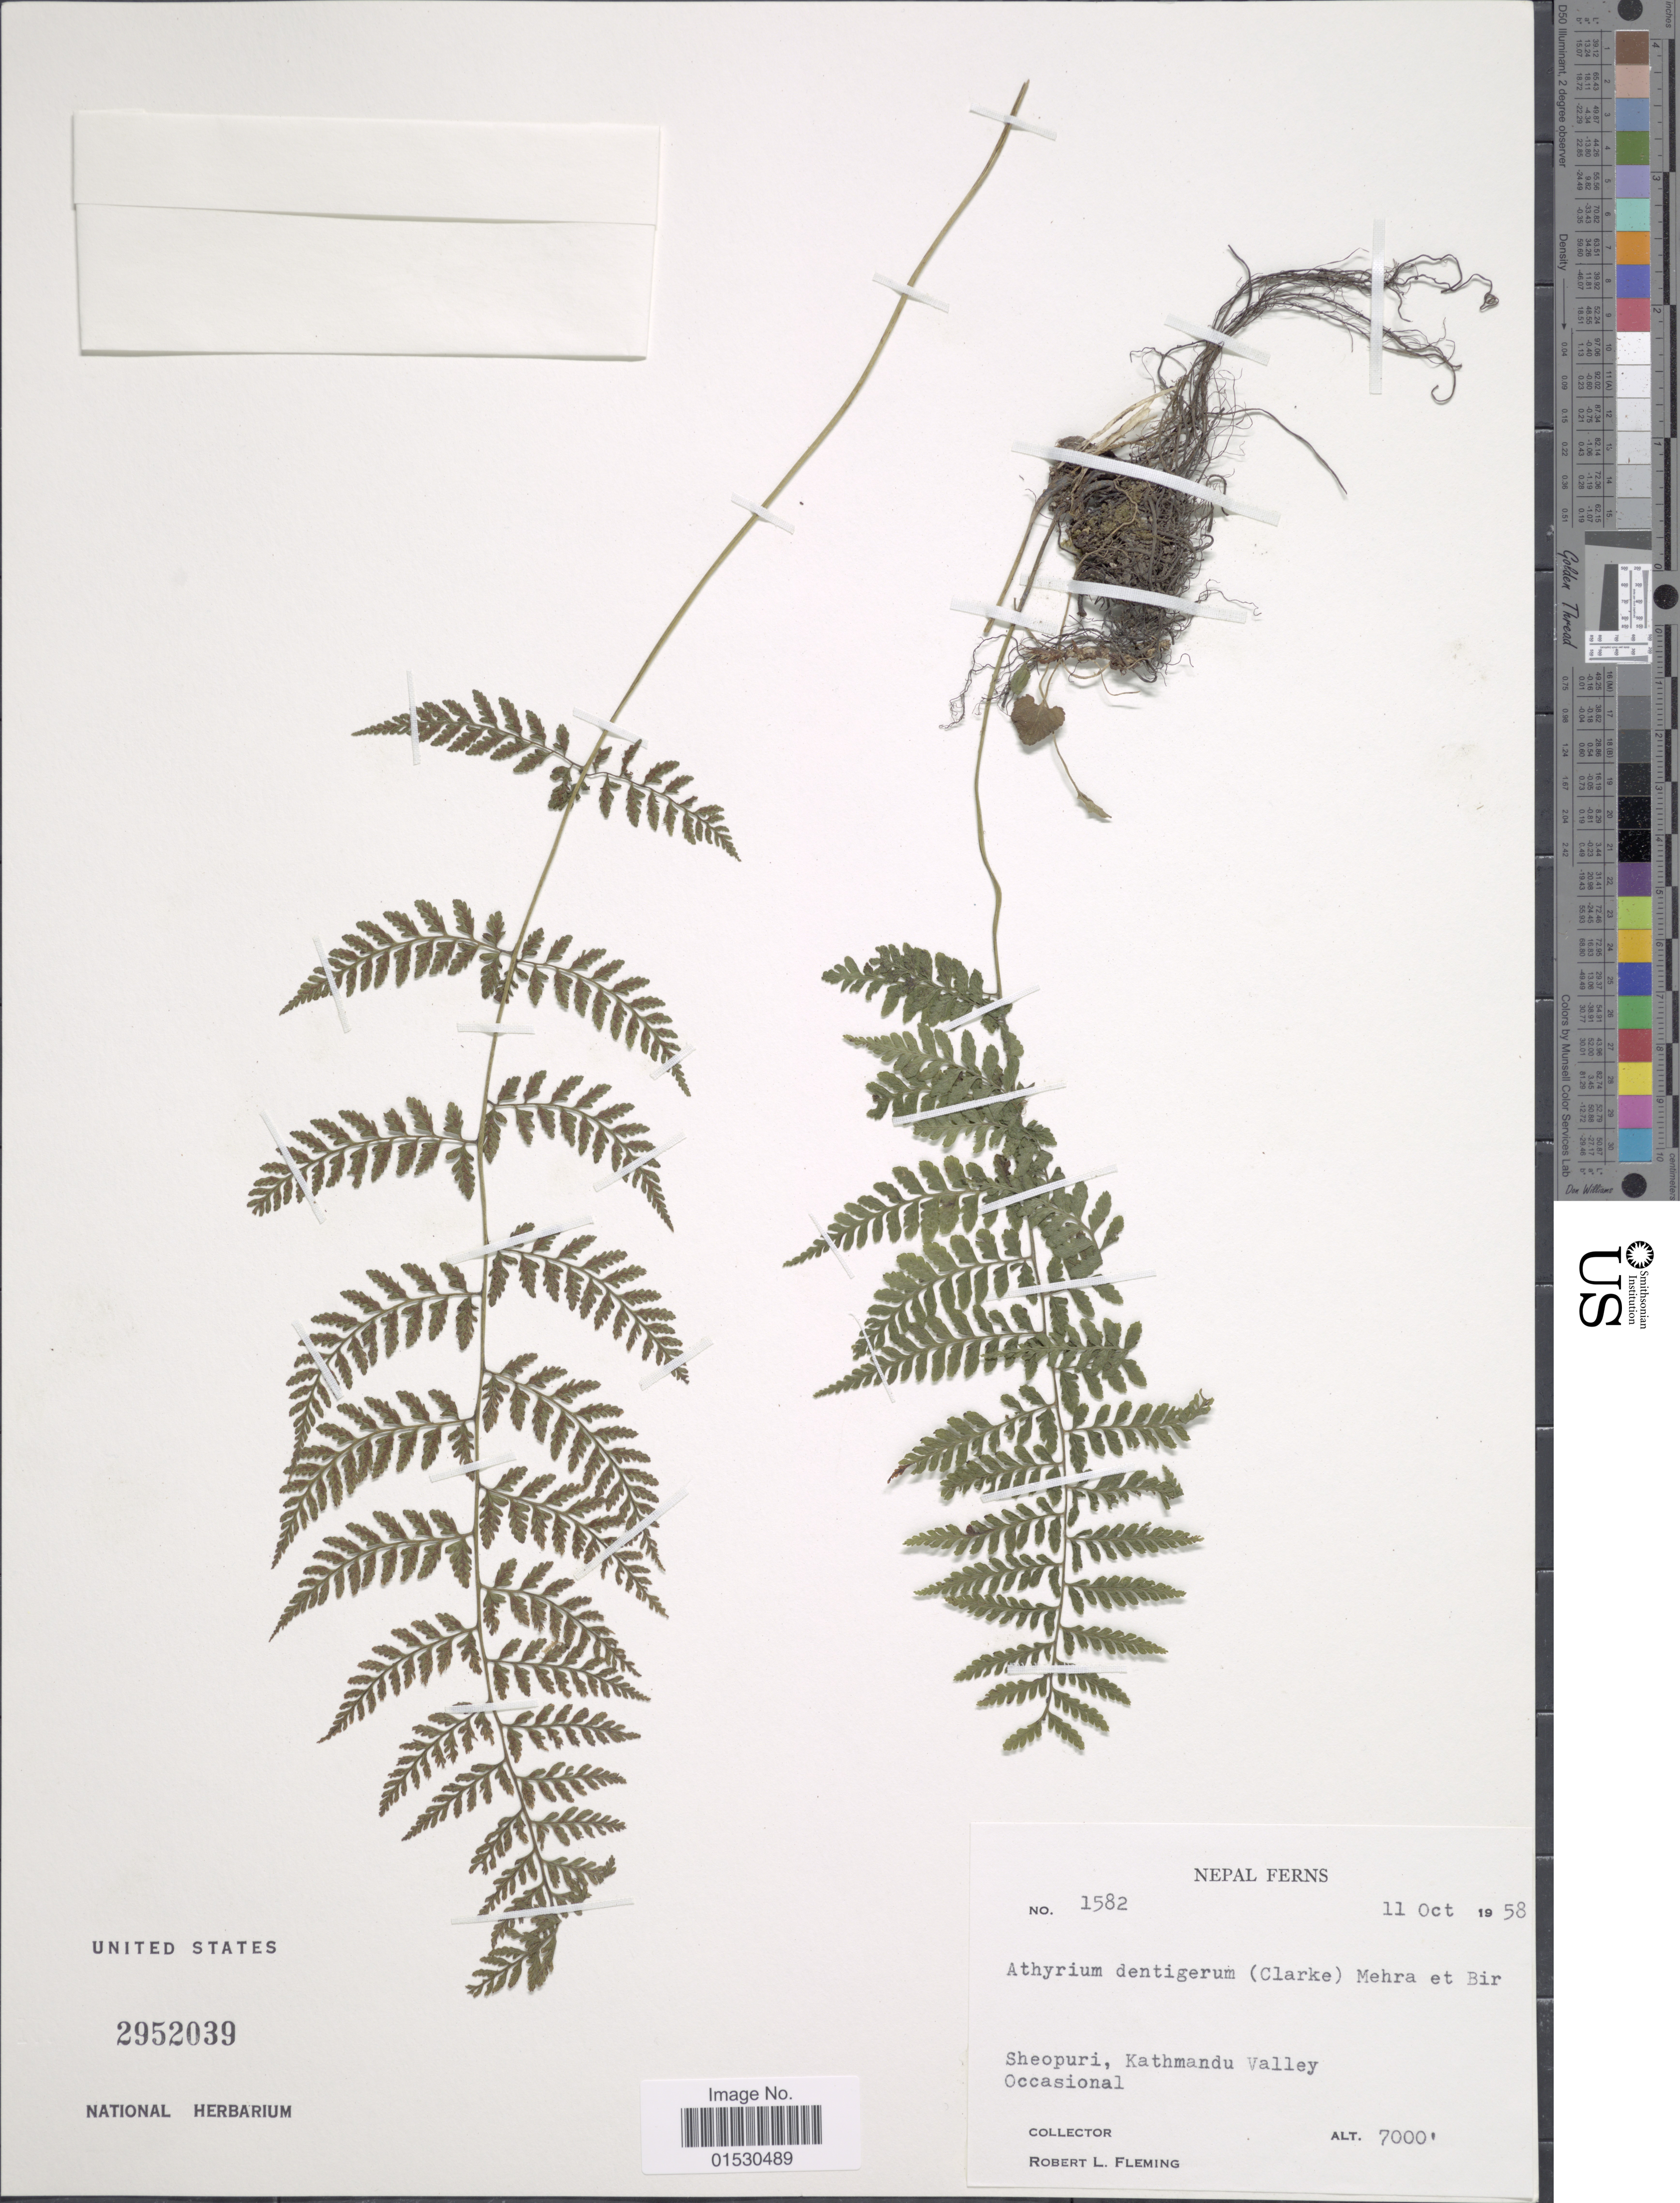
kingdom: Plantae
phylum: Tracheophyta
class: Polypodiopsida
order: Polypodiales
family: Athyriaceae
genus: Athyrium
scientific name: Athyrium dentigerum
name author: (Wall. ex C.B. Clarke) Mehra & Bir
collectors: R. Fleming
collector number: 1582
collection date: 1958-10-11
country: Nepal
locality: Sheopuri, Kathmandu Valley Occasional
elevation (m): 2134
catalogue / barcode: US 2952039